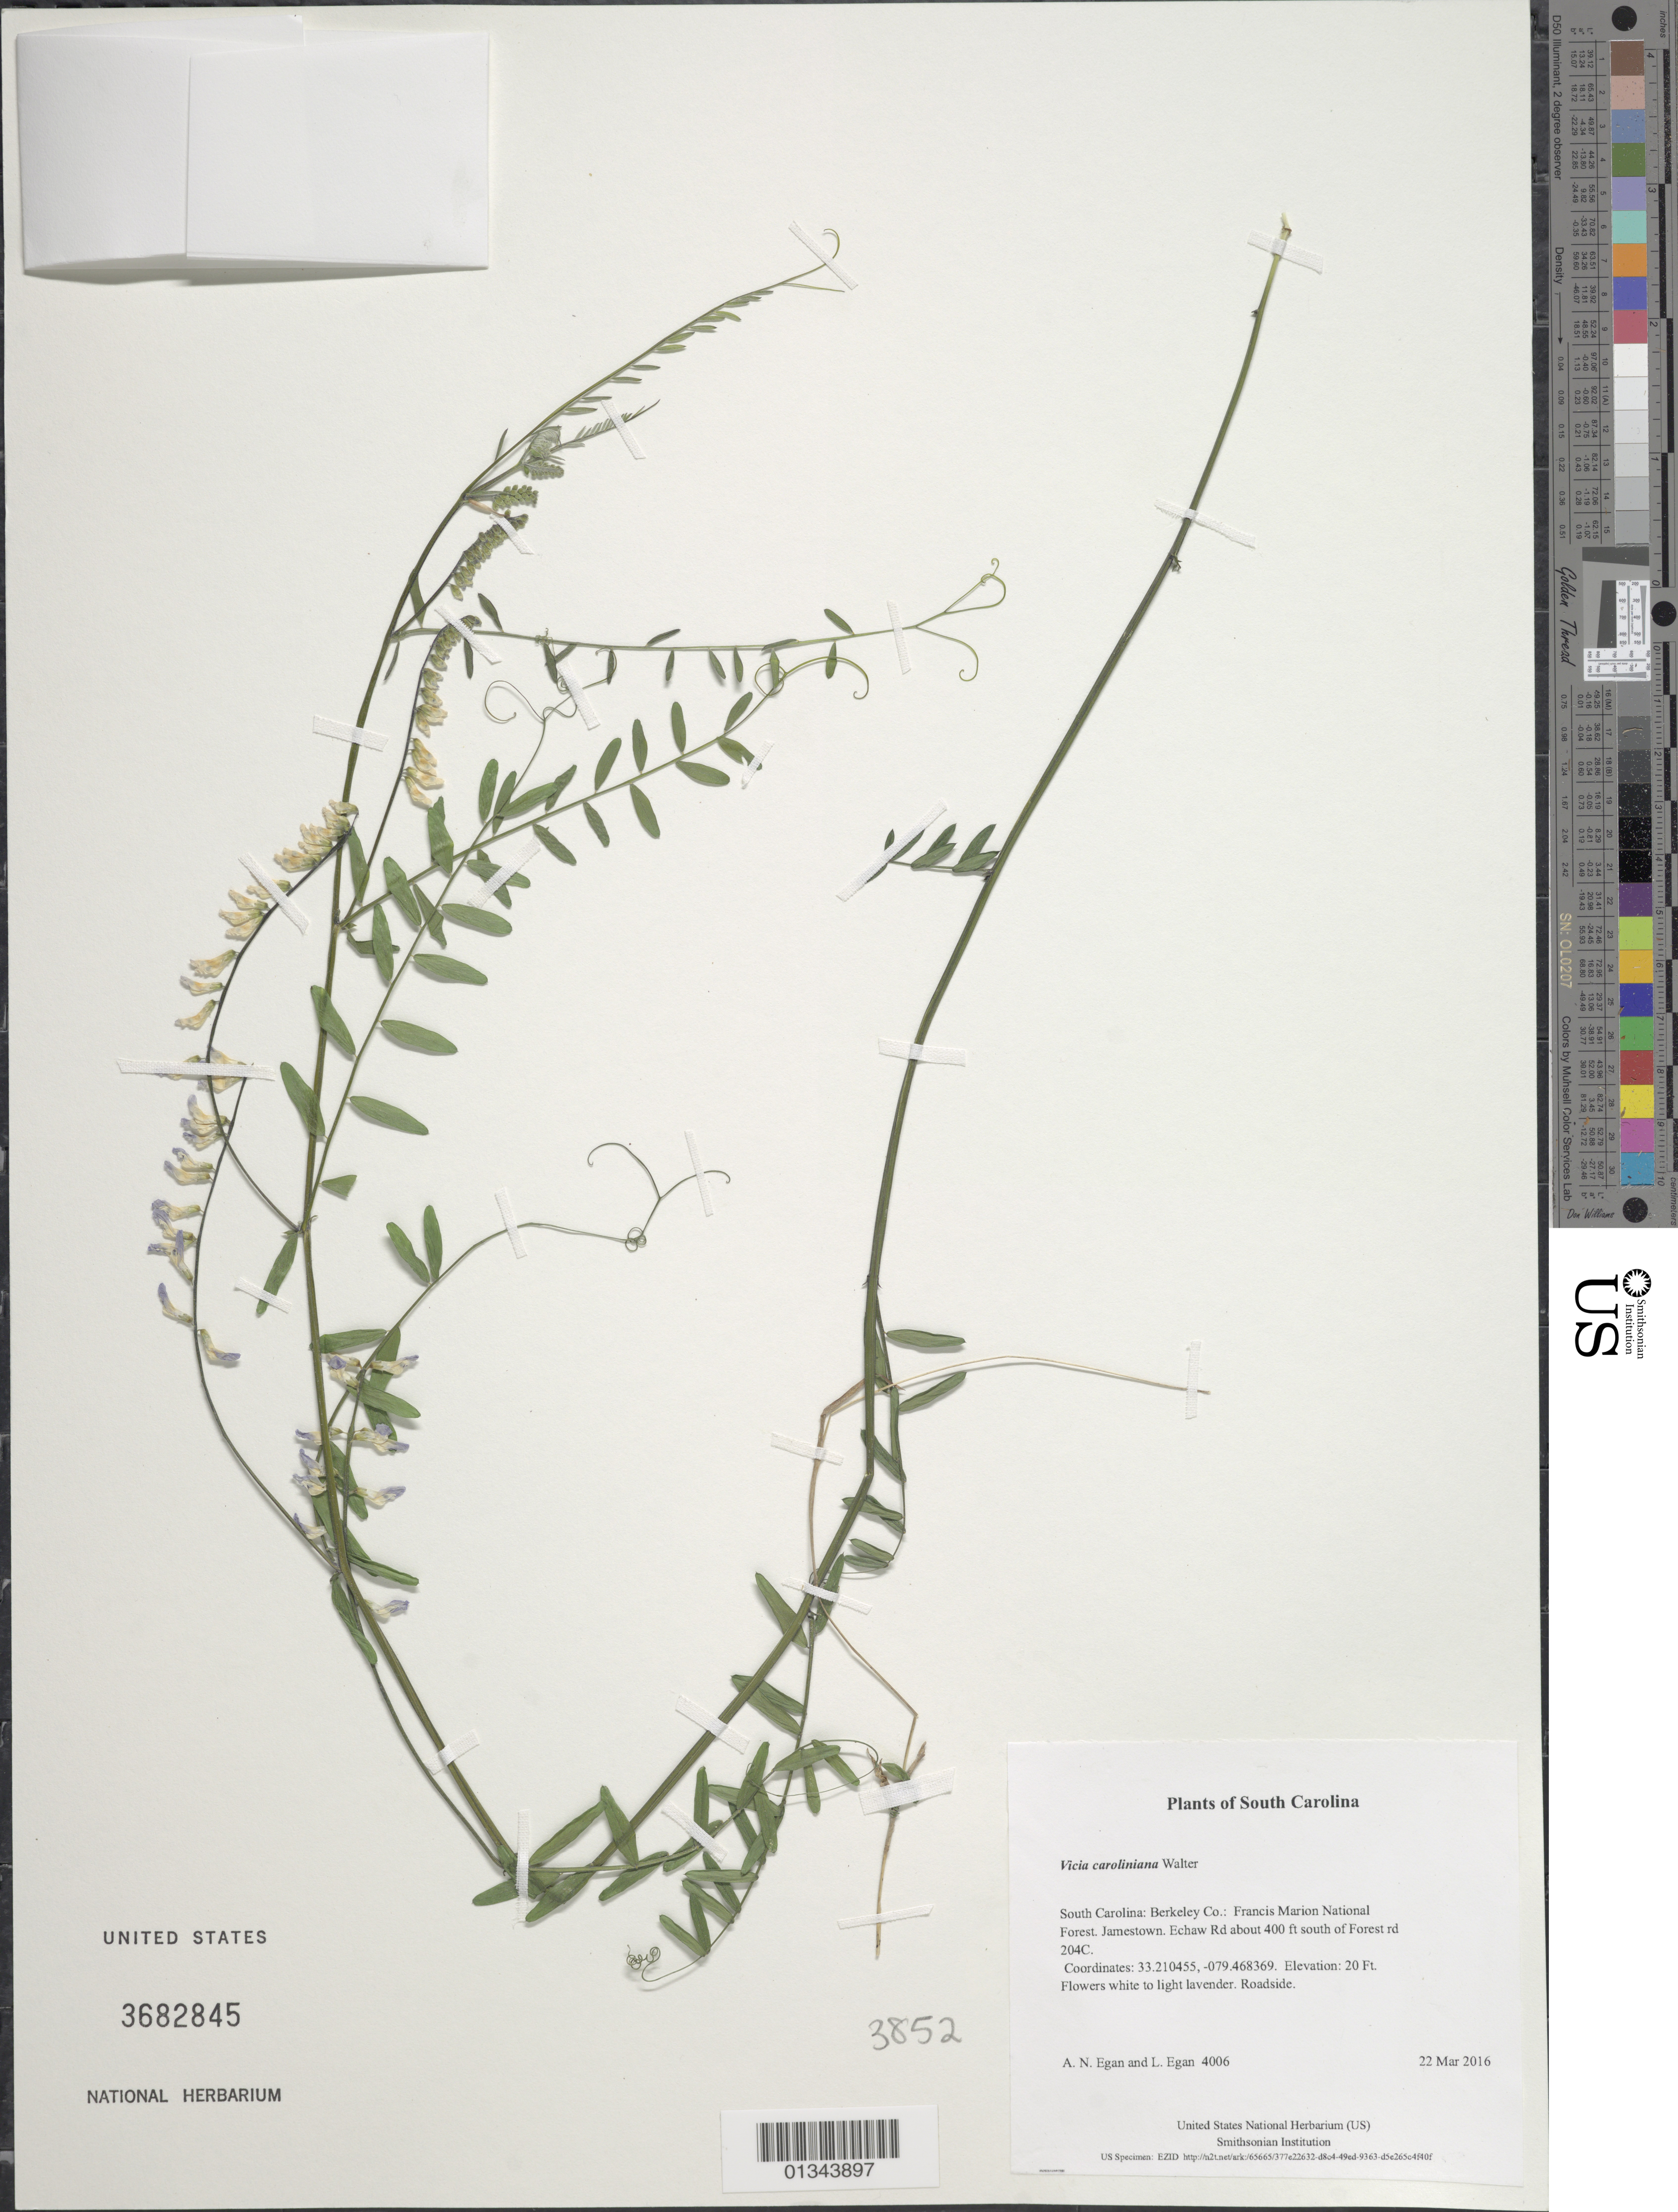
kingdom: Plantae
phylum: Tracheophyta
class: Magnoliopsida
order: Fabales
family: Fabaceae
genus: Vicia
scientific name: Vicia caroliniana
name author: Walter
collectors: A. N. Egan & L. Egan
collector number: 4006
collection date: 2016-03-22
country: United States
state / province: South Carolina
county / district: Berkeley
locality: Francis Marion National Forest. Jamestown. Echaw Rd about 400 ft south of Forest rd 204C.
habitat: Roadside.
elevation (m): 6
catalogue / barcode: US 3682845